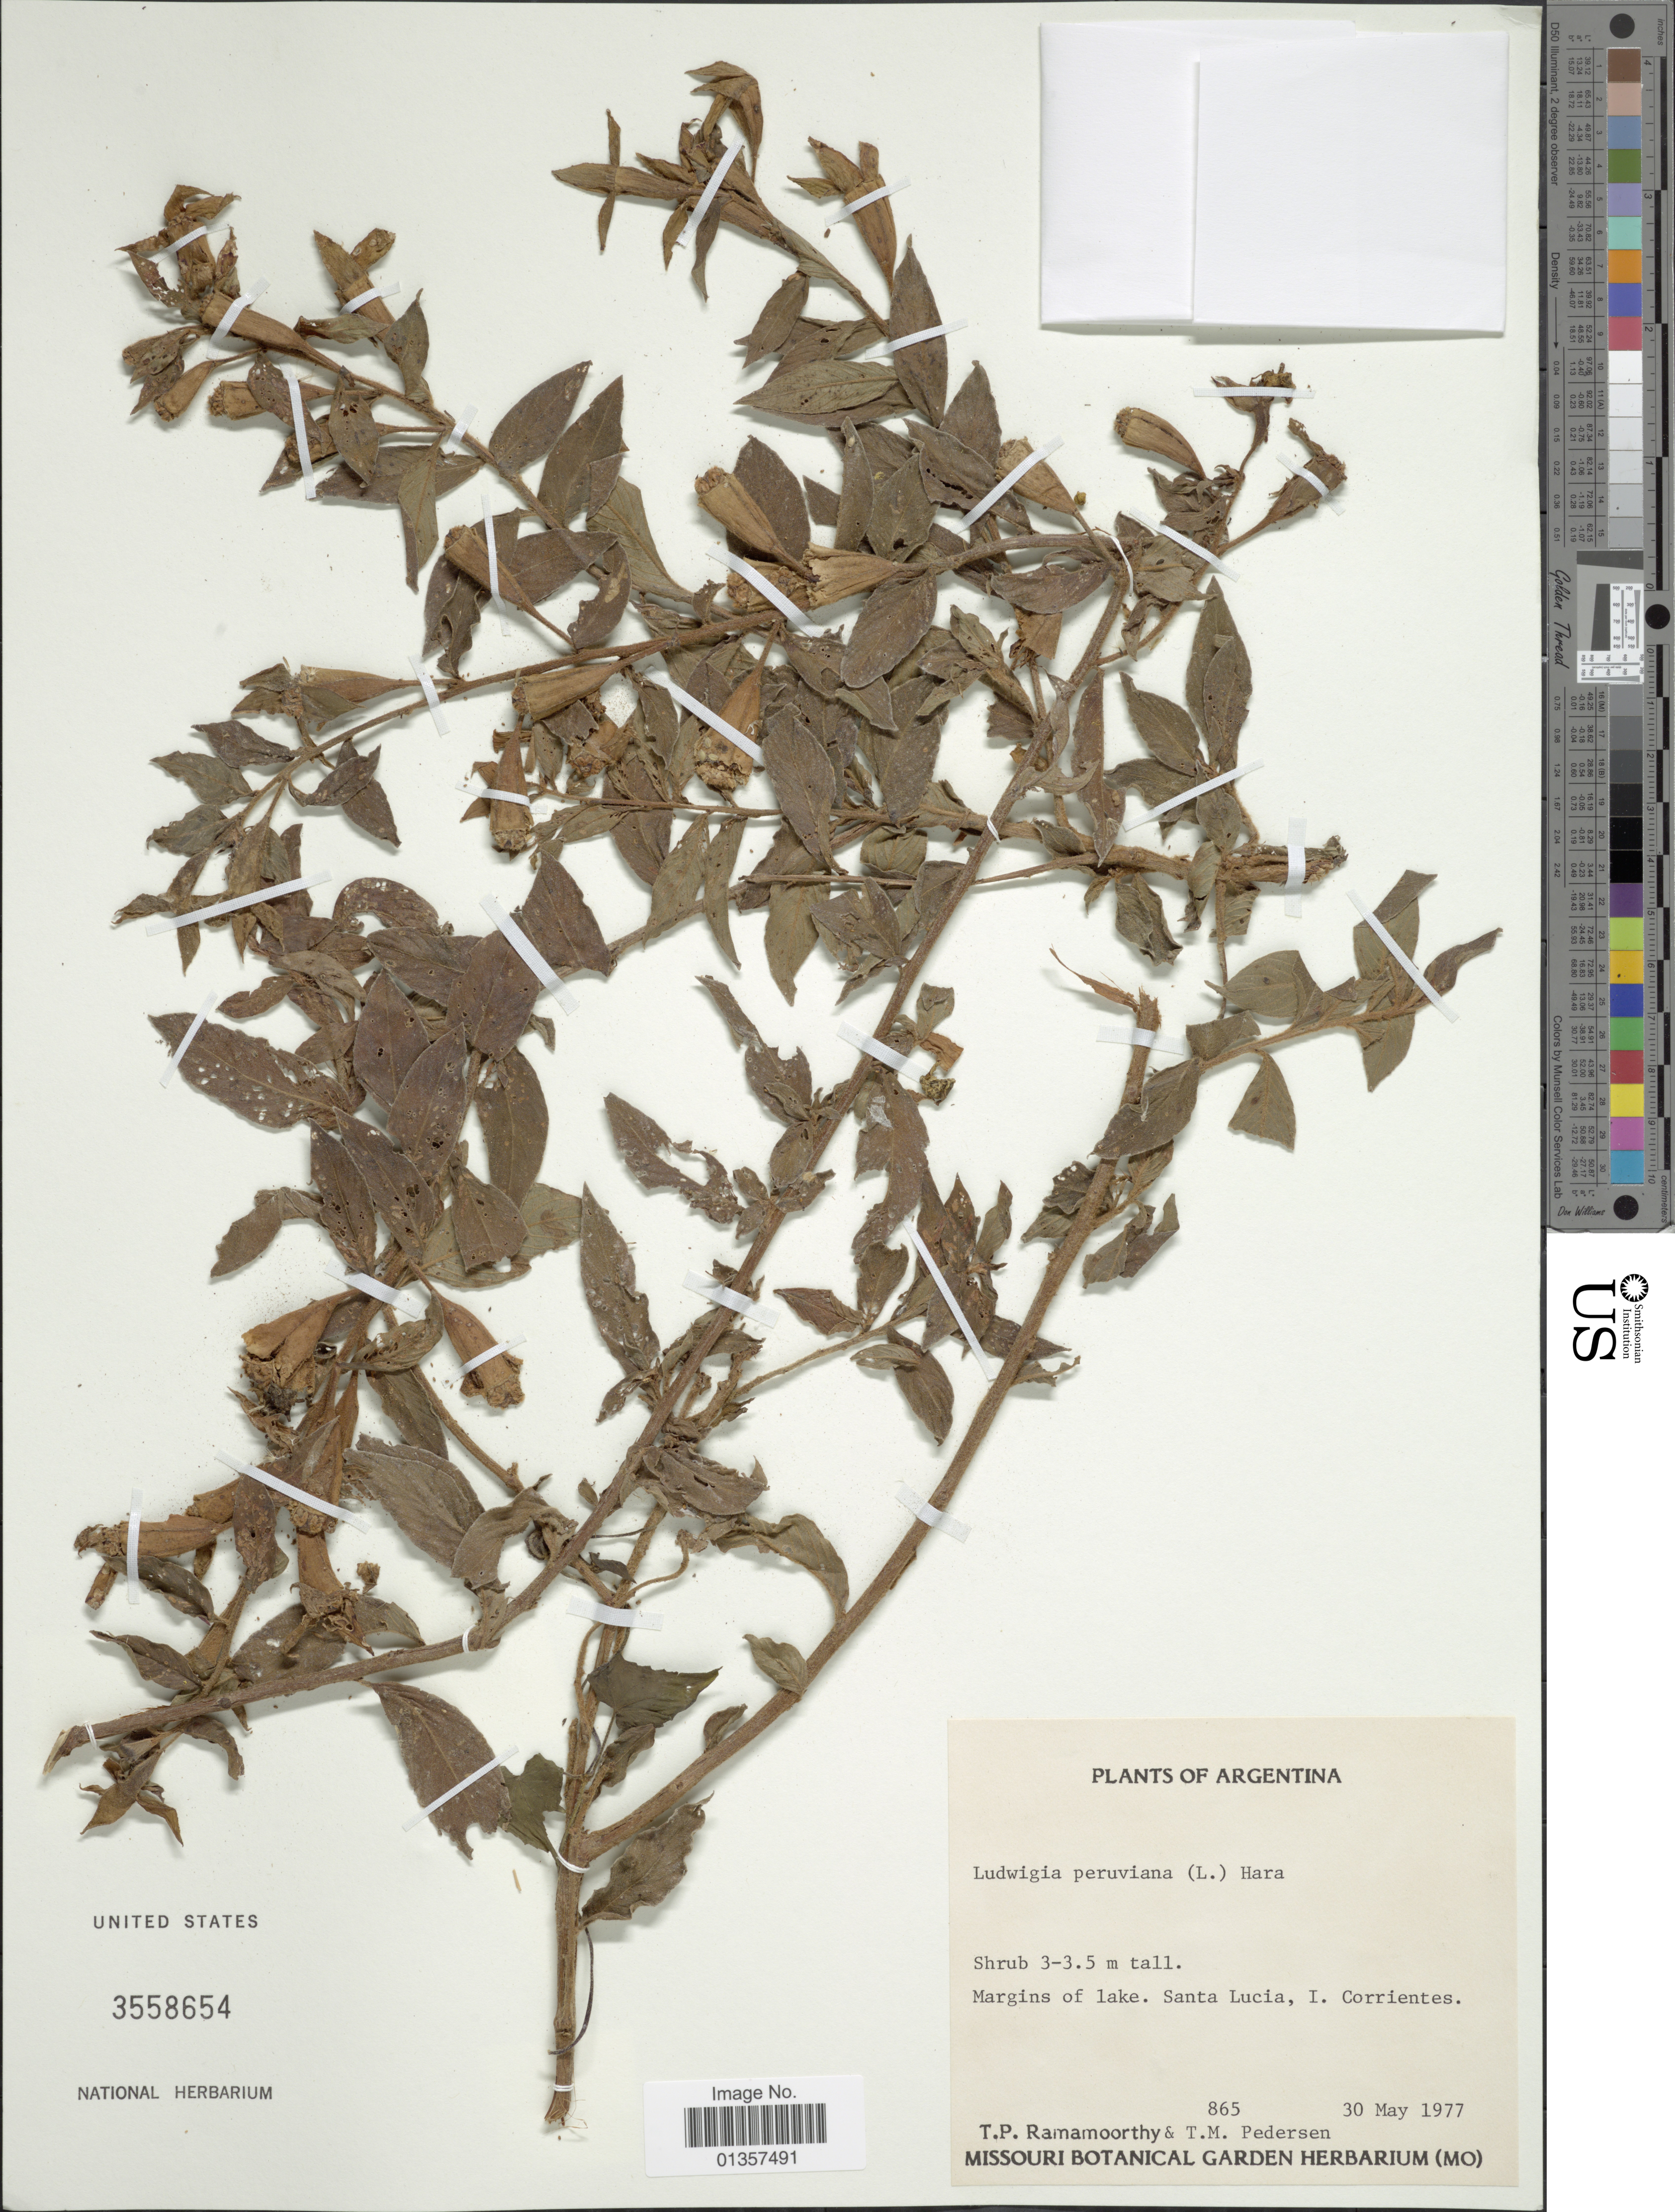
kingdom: Plantae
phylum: Tracheophyta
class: Magnoliopsida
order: Myrtales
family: Onagraceae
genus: Ludwigia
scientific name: Ludwigia peruviana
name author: (L.) H. Hara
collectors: T. P. Ramamoorthy & T. M. Pedersen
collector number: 865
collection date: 1977-05-30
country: Argentina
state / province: Corrientes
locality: Margins of lake. Santa Lucia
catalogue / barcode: US 3558654